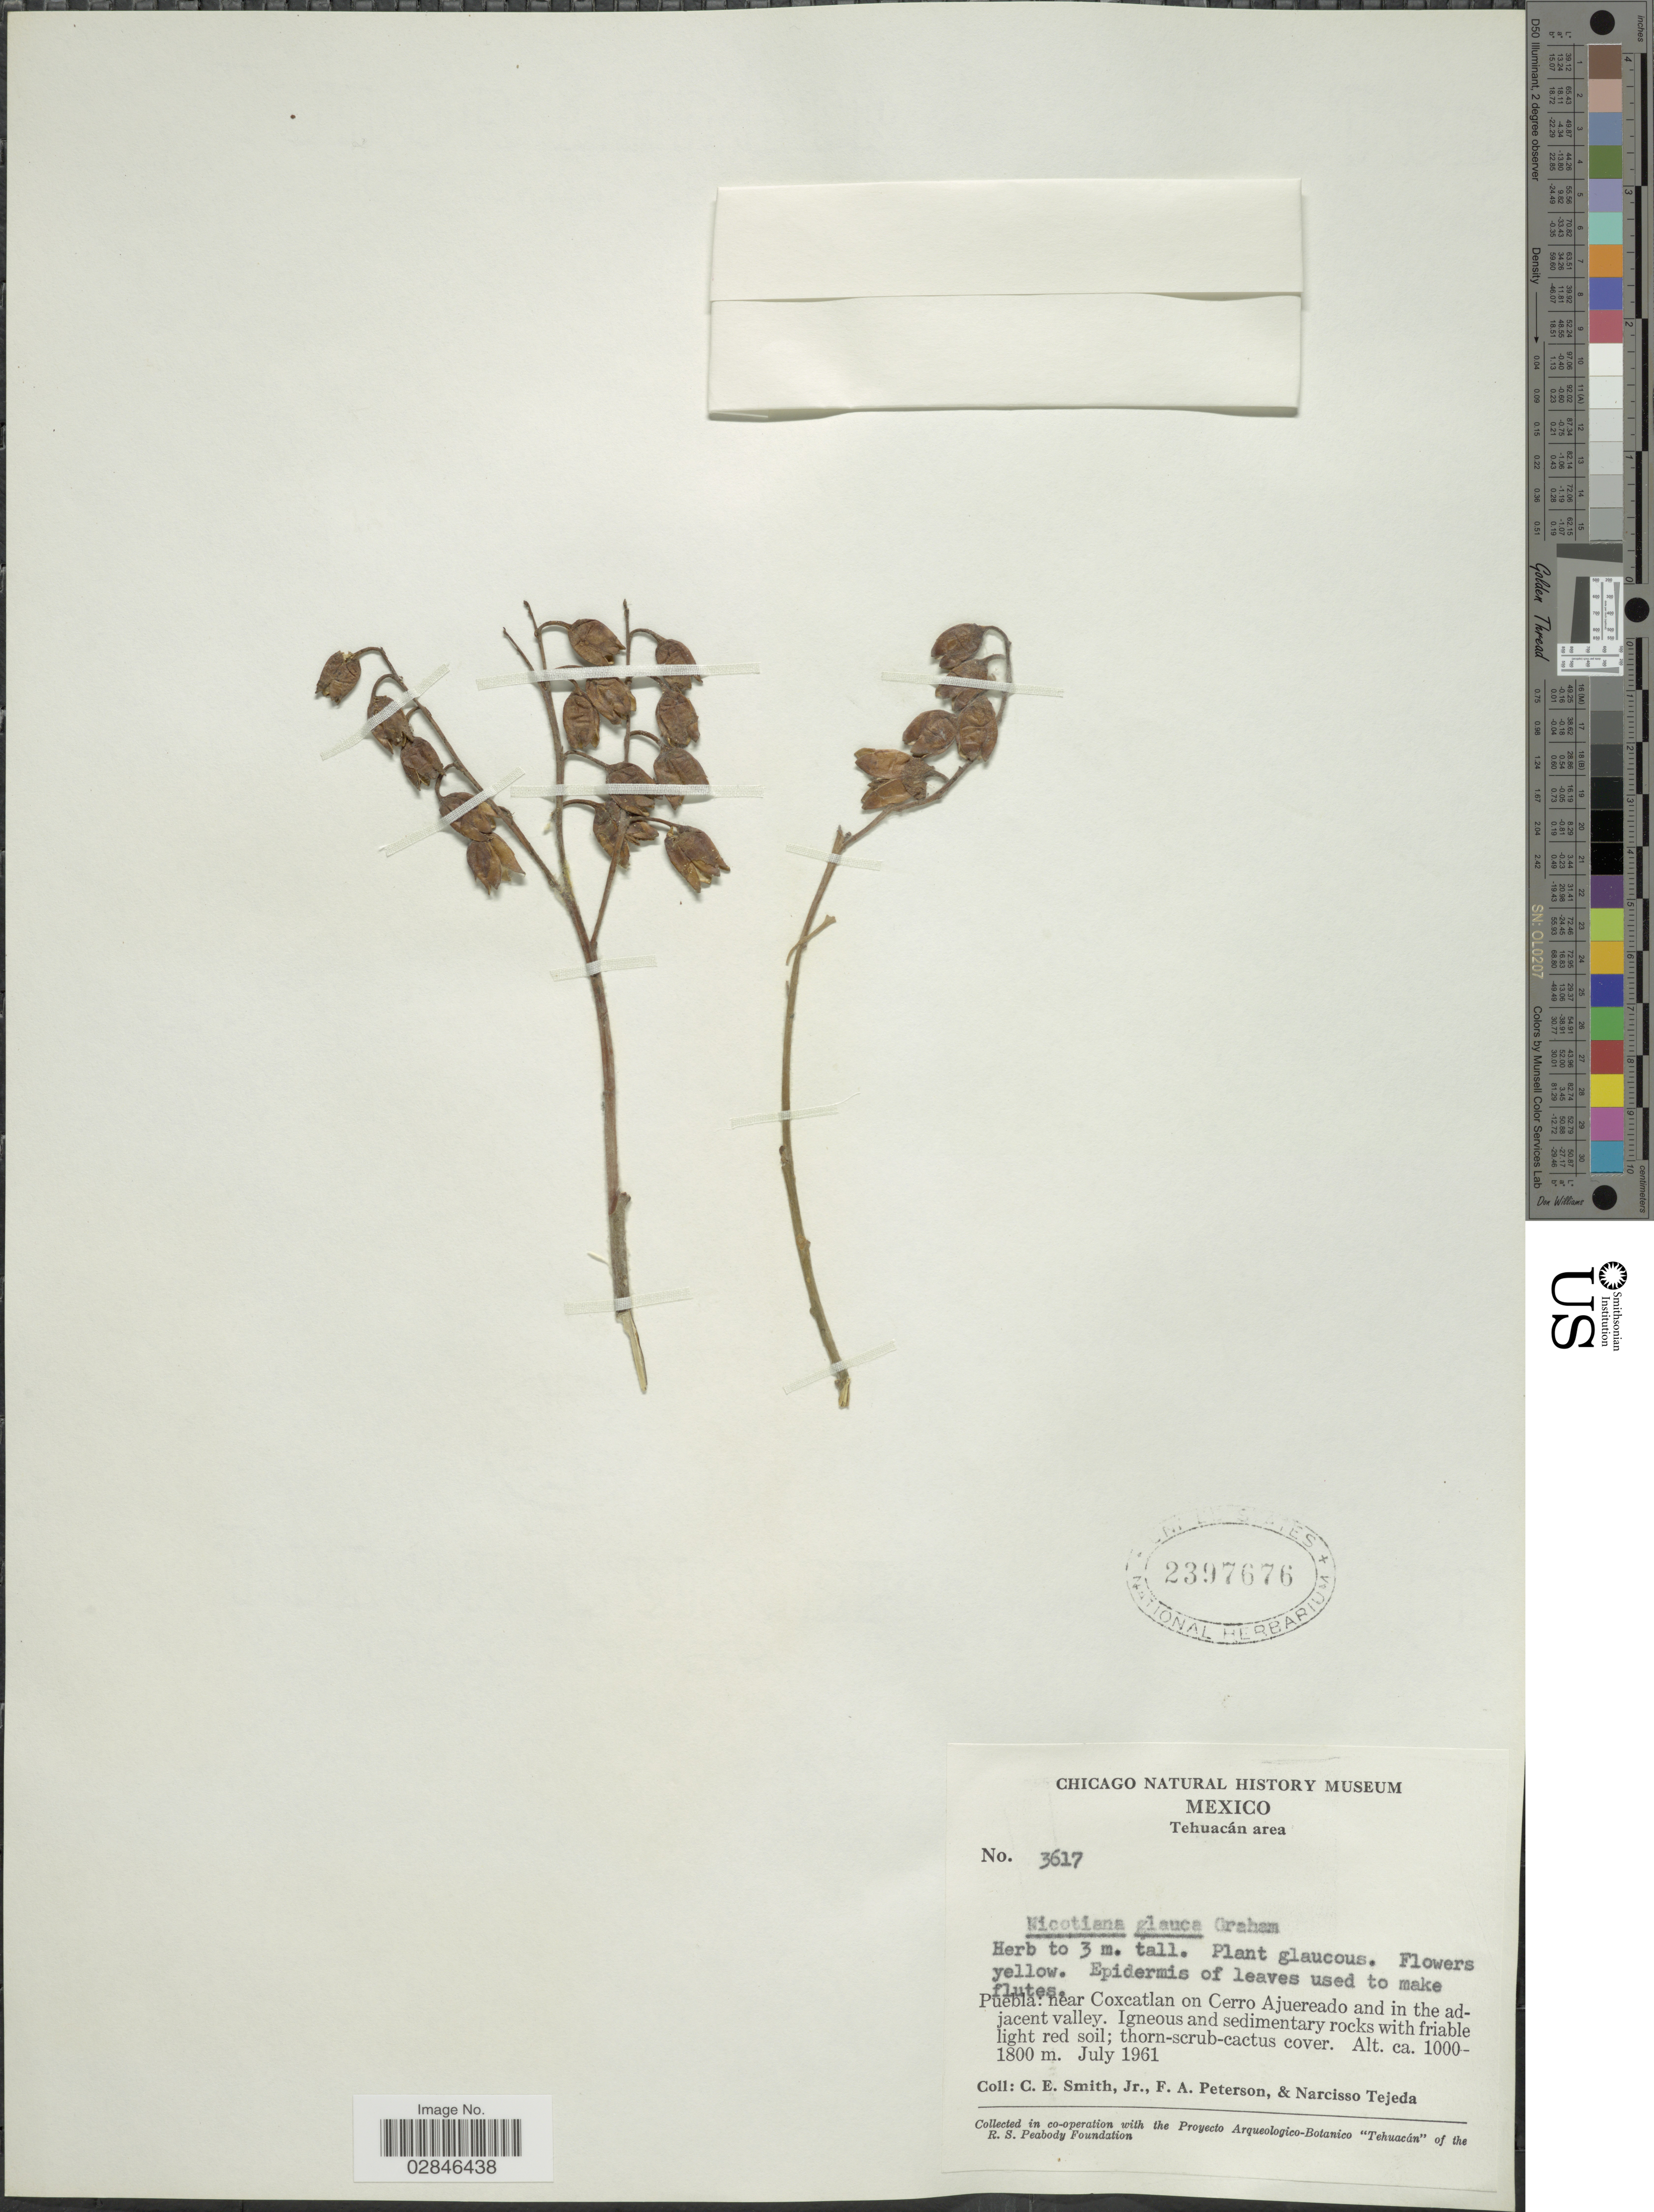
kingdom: Plantae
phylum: Tracheophyta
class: Magnoliopsida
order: Solanales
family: Solanaceae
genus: Nicotiana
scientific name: Nicotiana glauca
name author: Graham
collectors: C. E. Smith Jr., F. A. Peterson & N. Tejeda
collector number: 3617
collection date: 1961-07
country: Mexico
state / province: Puebla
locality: Tehuacán area, near Coxcatlan on Cerro Ajuereado and in the adjacent valley.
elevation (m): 1000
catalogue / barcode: US 2397676